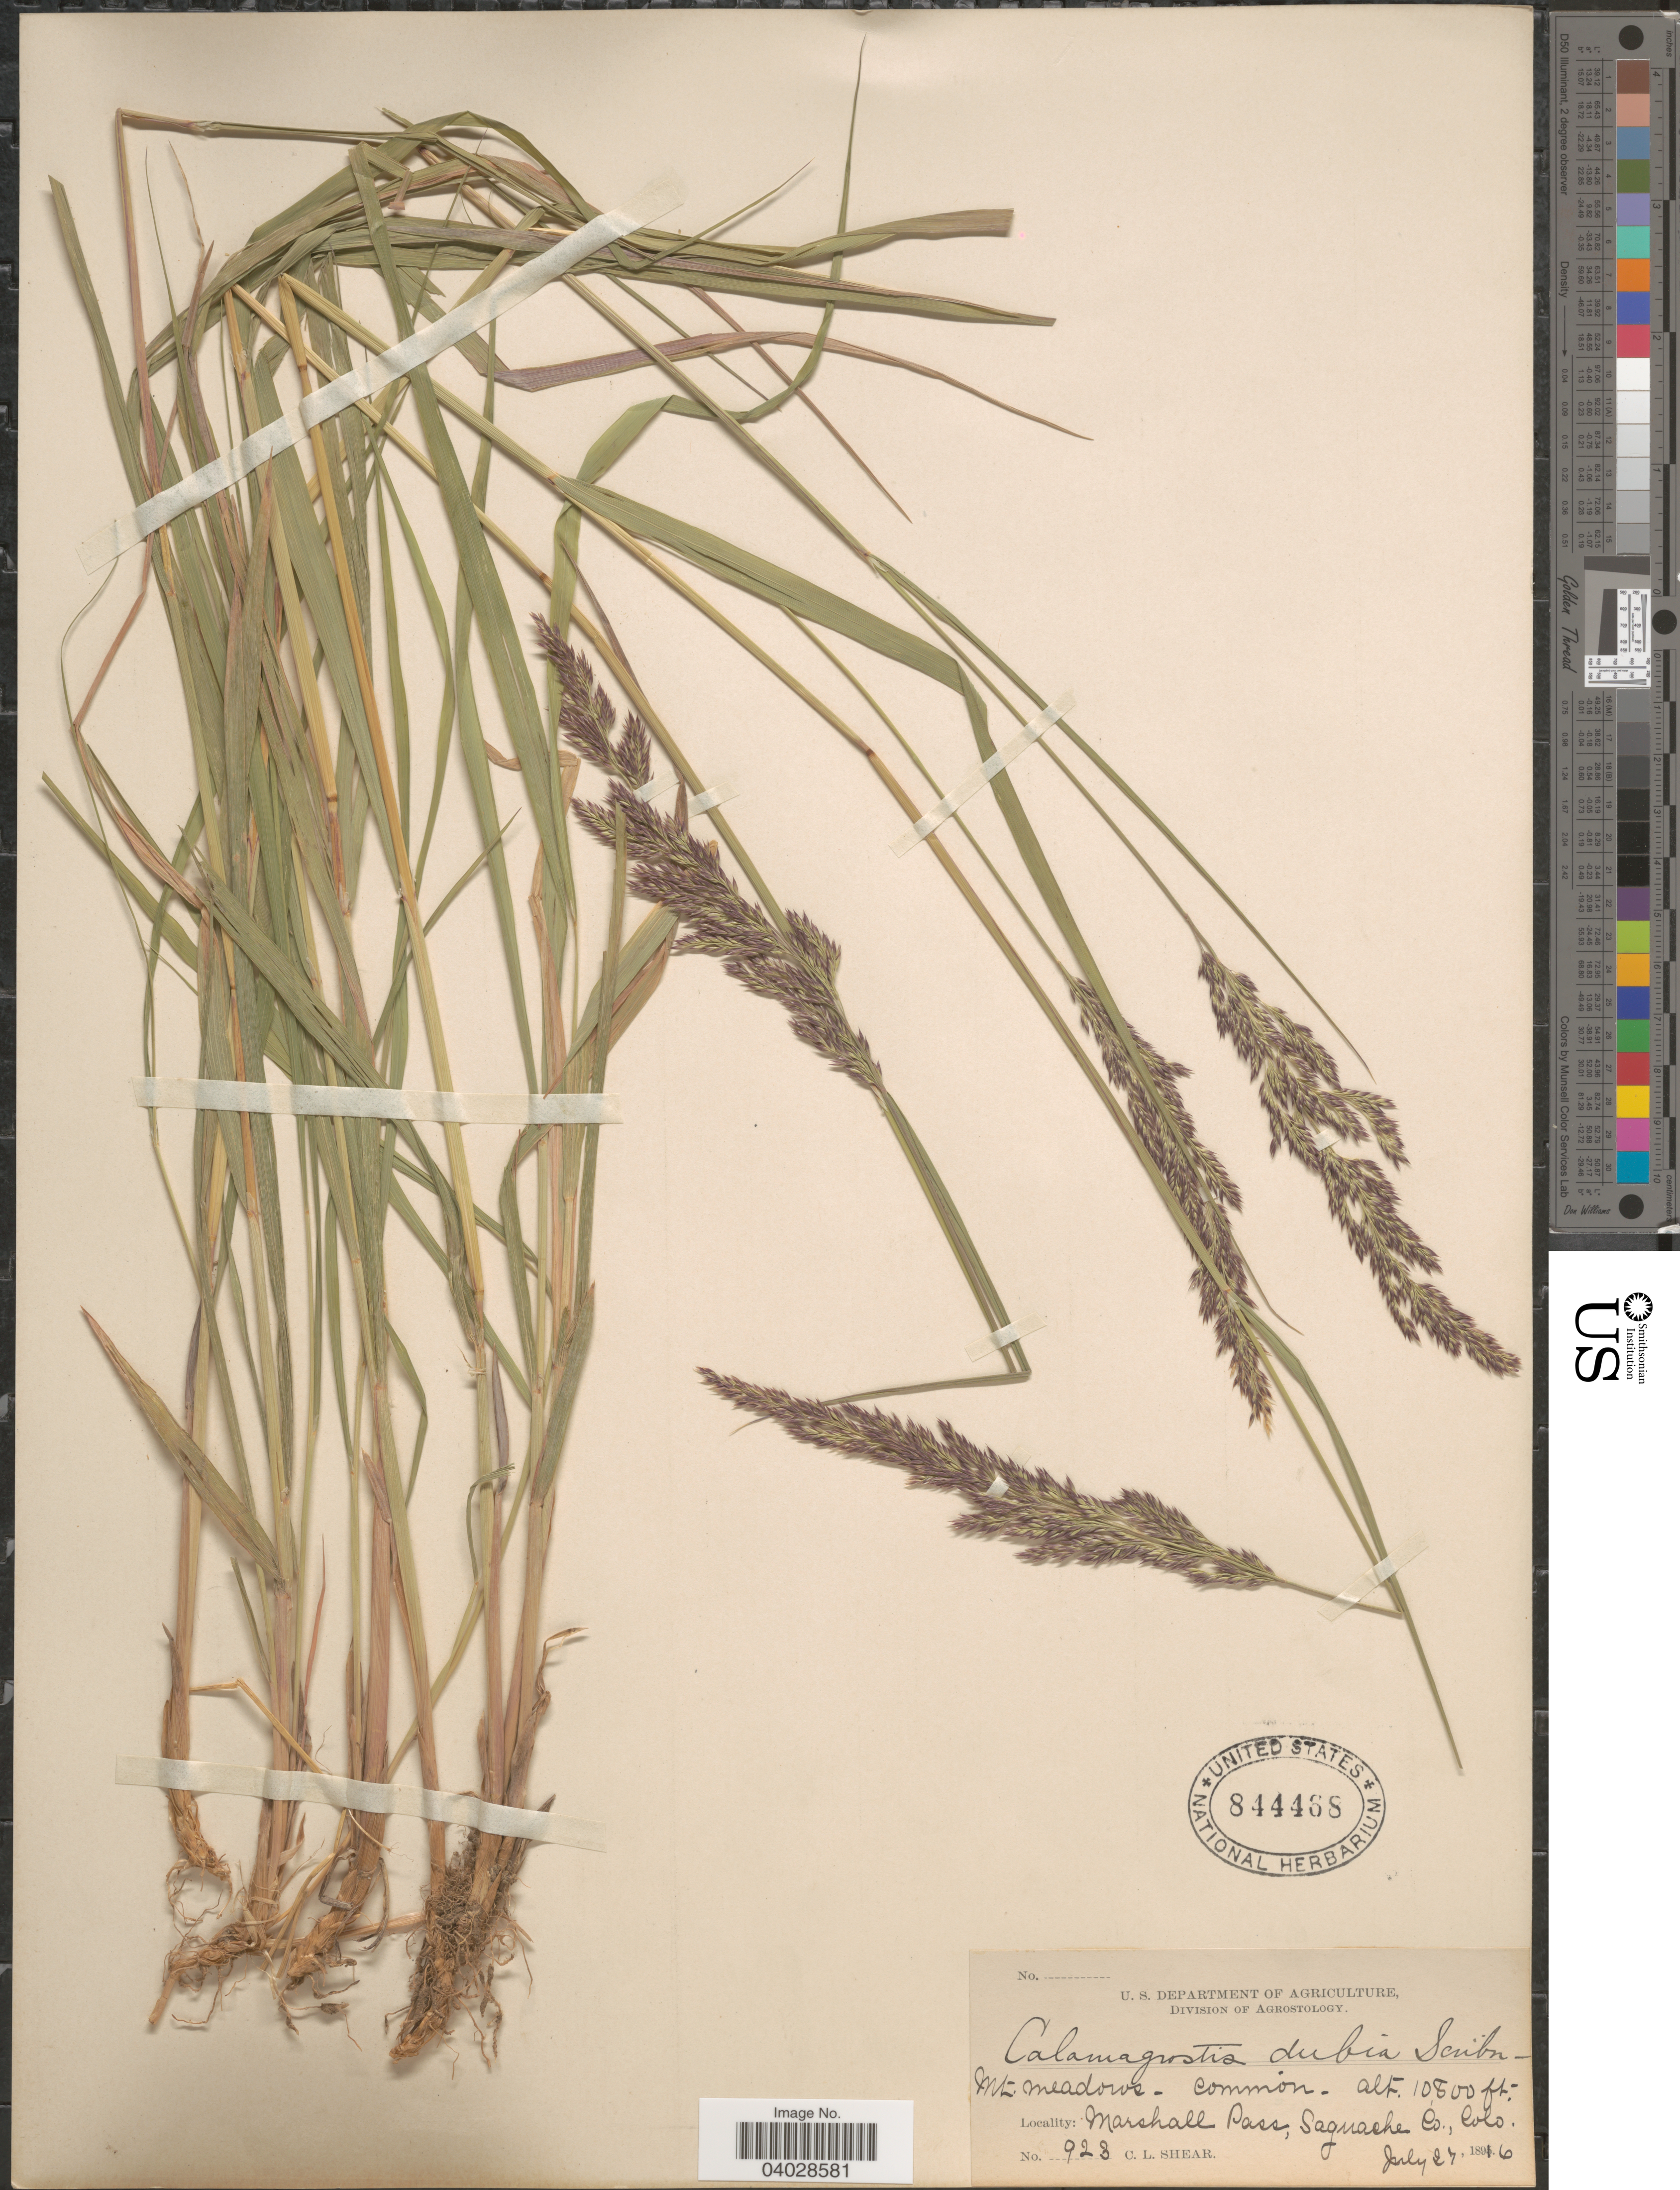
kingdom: Plantae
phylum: Tracheophyta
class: Liliopsida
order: Poales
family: Poaceae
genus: Calamagrostis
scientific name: Calamagrostis canadensis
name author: (Michx.) P. Beauv.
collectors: C. L. Shear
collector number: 923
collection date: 1896-07-27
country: United States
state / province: Colorado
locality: Mt. meadows. Marshall Pass, Saguache Co.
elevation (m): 3292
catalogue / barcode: US 844468